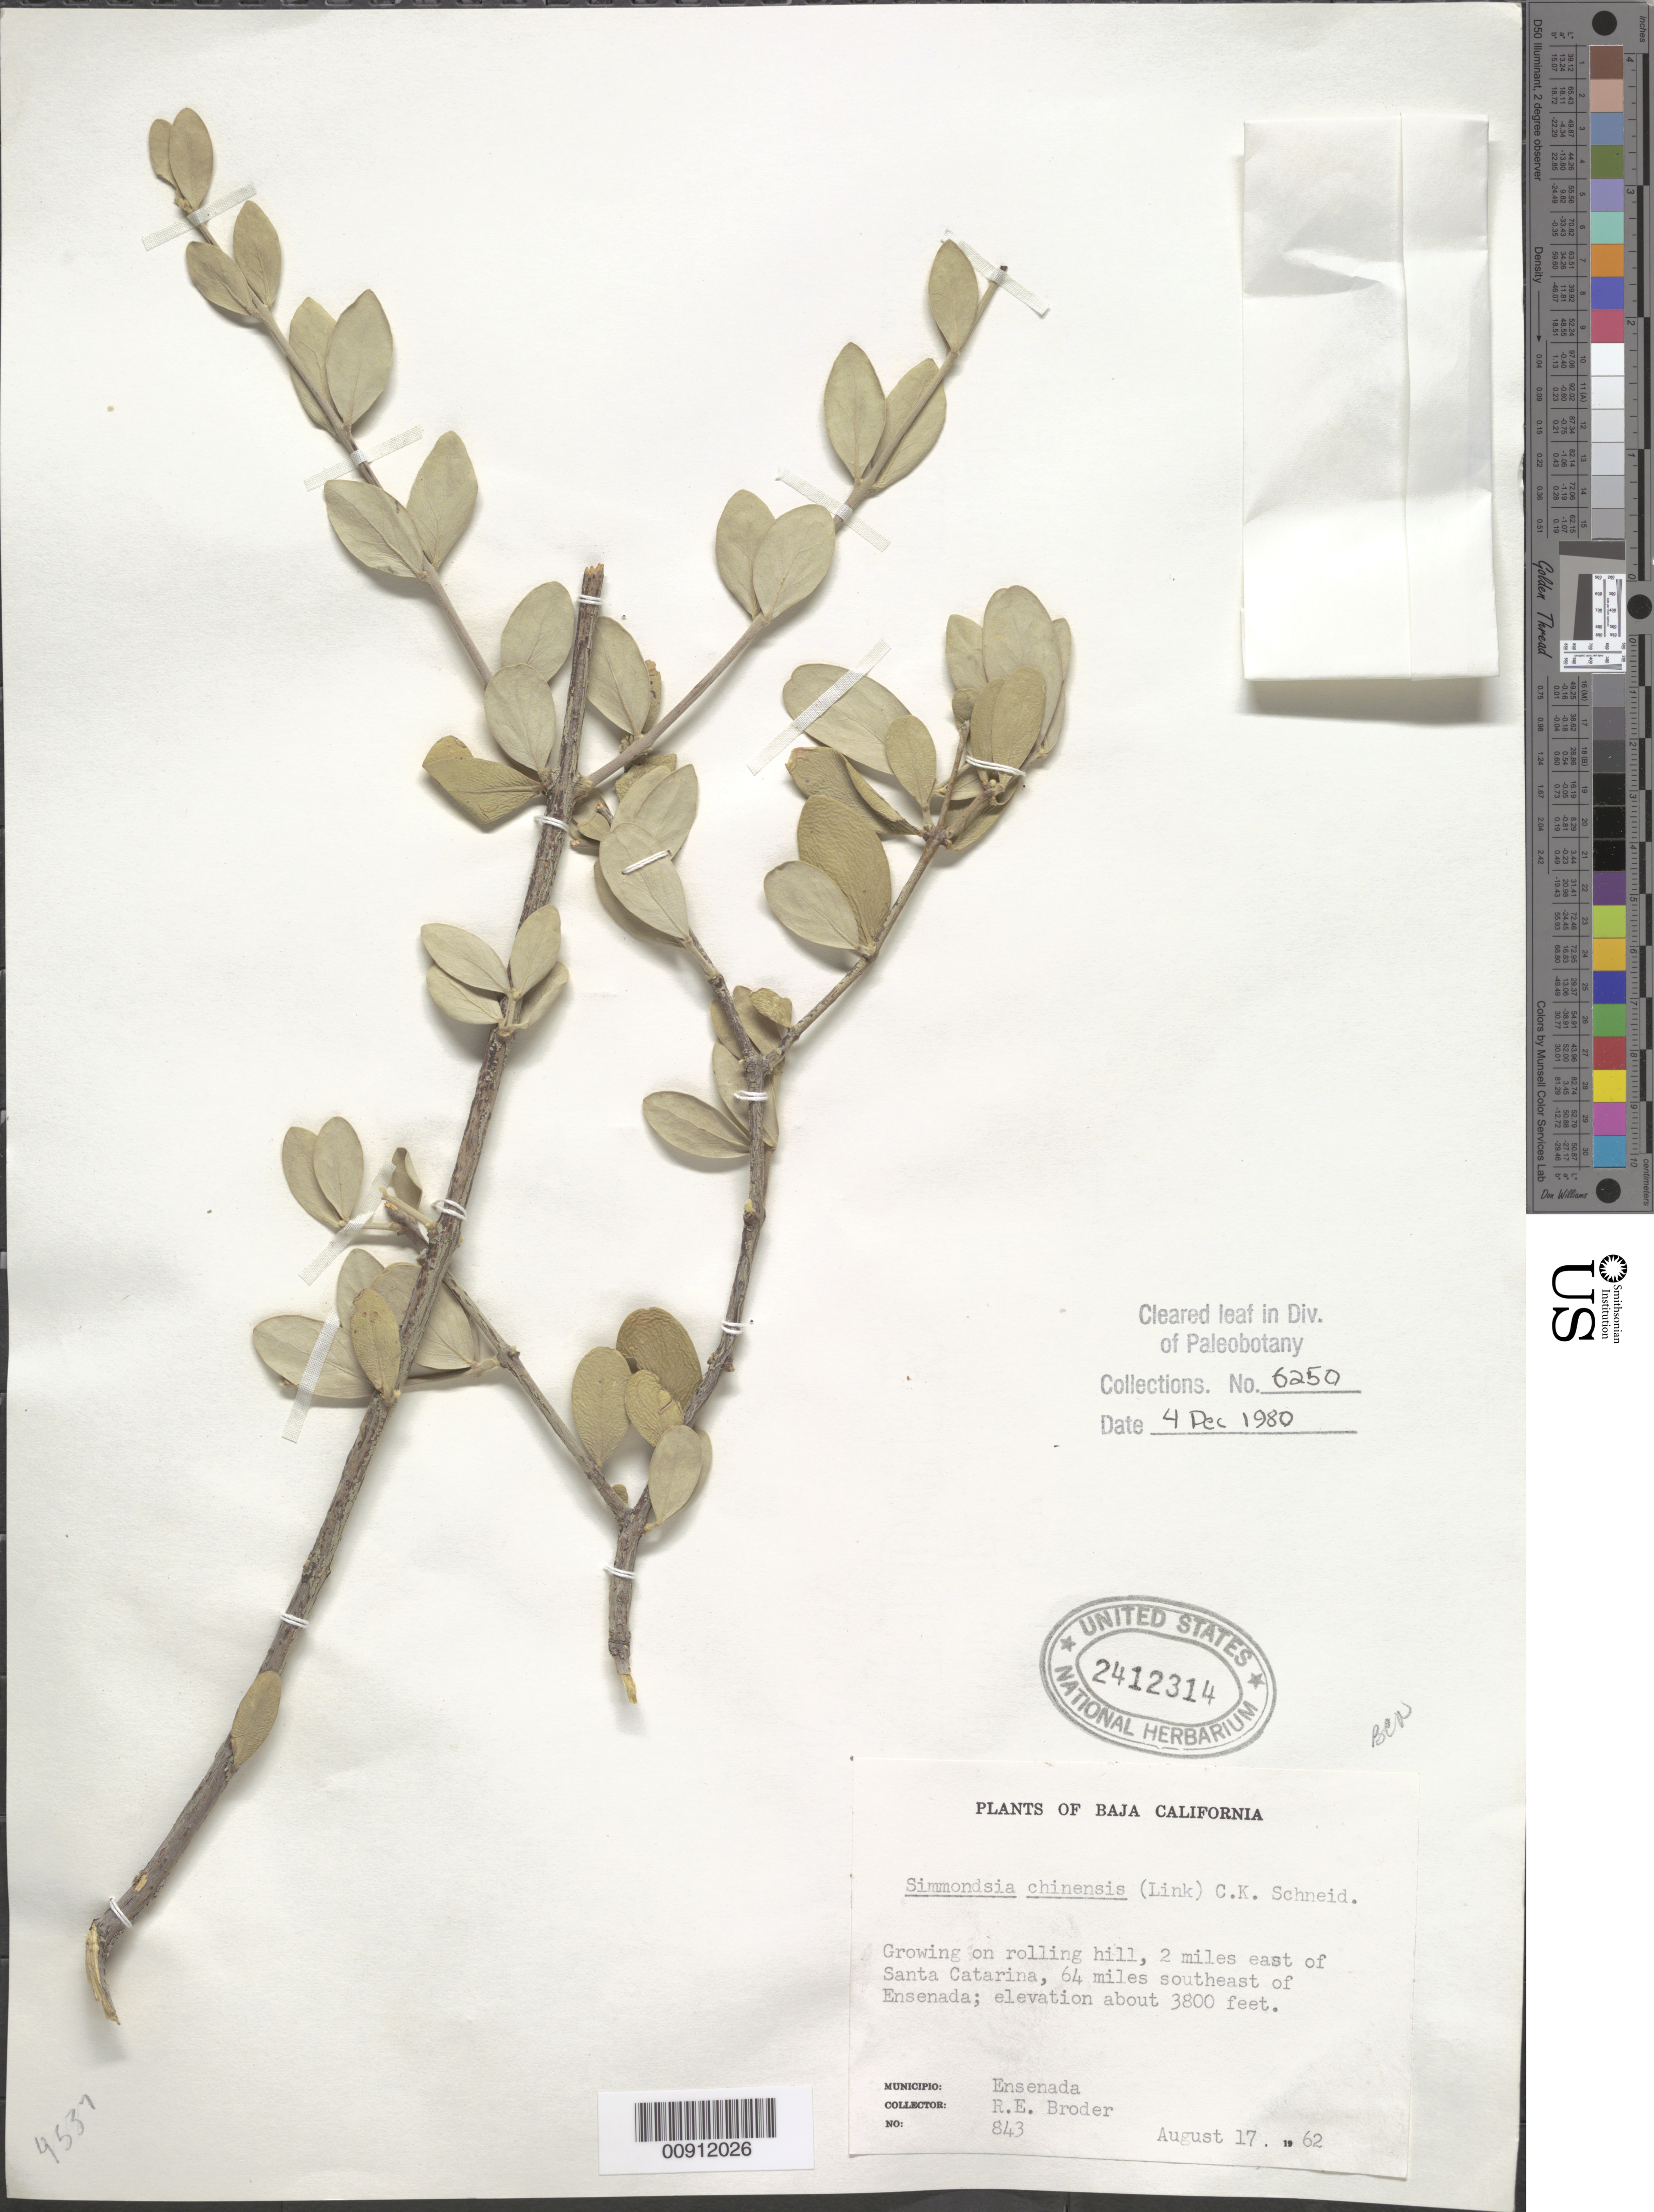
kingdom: Plantae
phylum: Tracheophyta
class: Magnoliopsida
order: Caryophyllales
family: Simmondsiaceae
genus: Simmondsia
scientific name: Simmondsia chinensis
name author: (Link) C.K. Schneid.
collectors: R. Broder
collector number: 843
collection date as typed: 17 Aug 1962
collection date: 1962-08-17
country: Mexico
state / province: Baja California Norte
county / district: Ensenada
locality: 2 miles east of Santa Catarina, 64 miles southeast of Ensenada. Municipio Ensenada, Baja California.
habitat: Growing on rolling hill.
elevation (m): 1158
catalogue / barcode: US 2412314